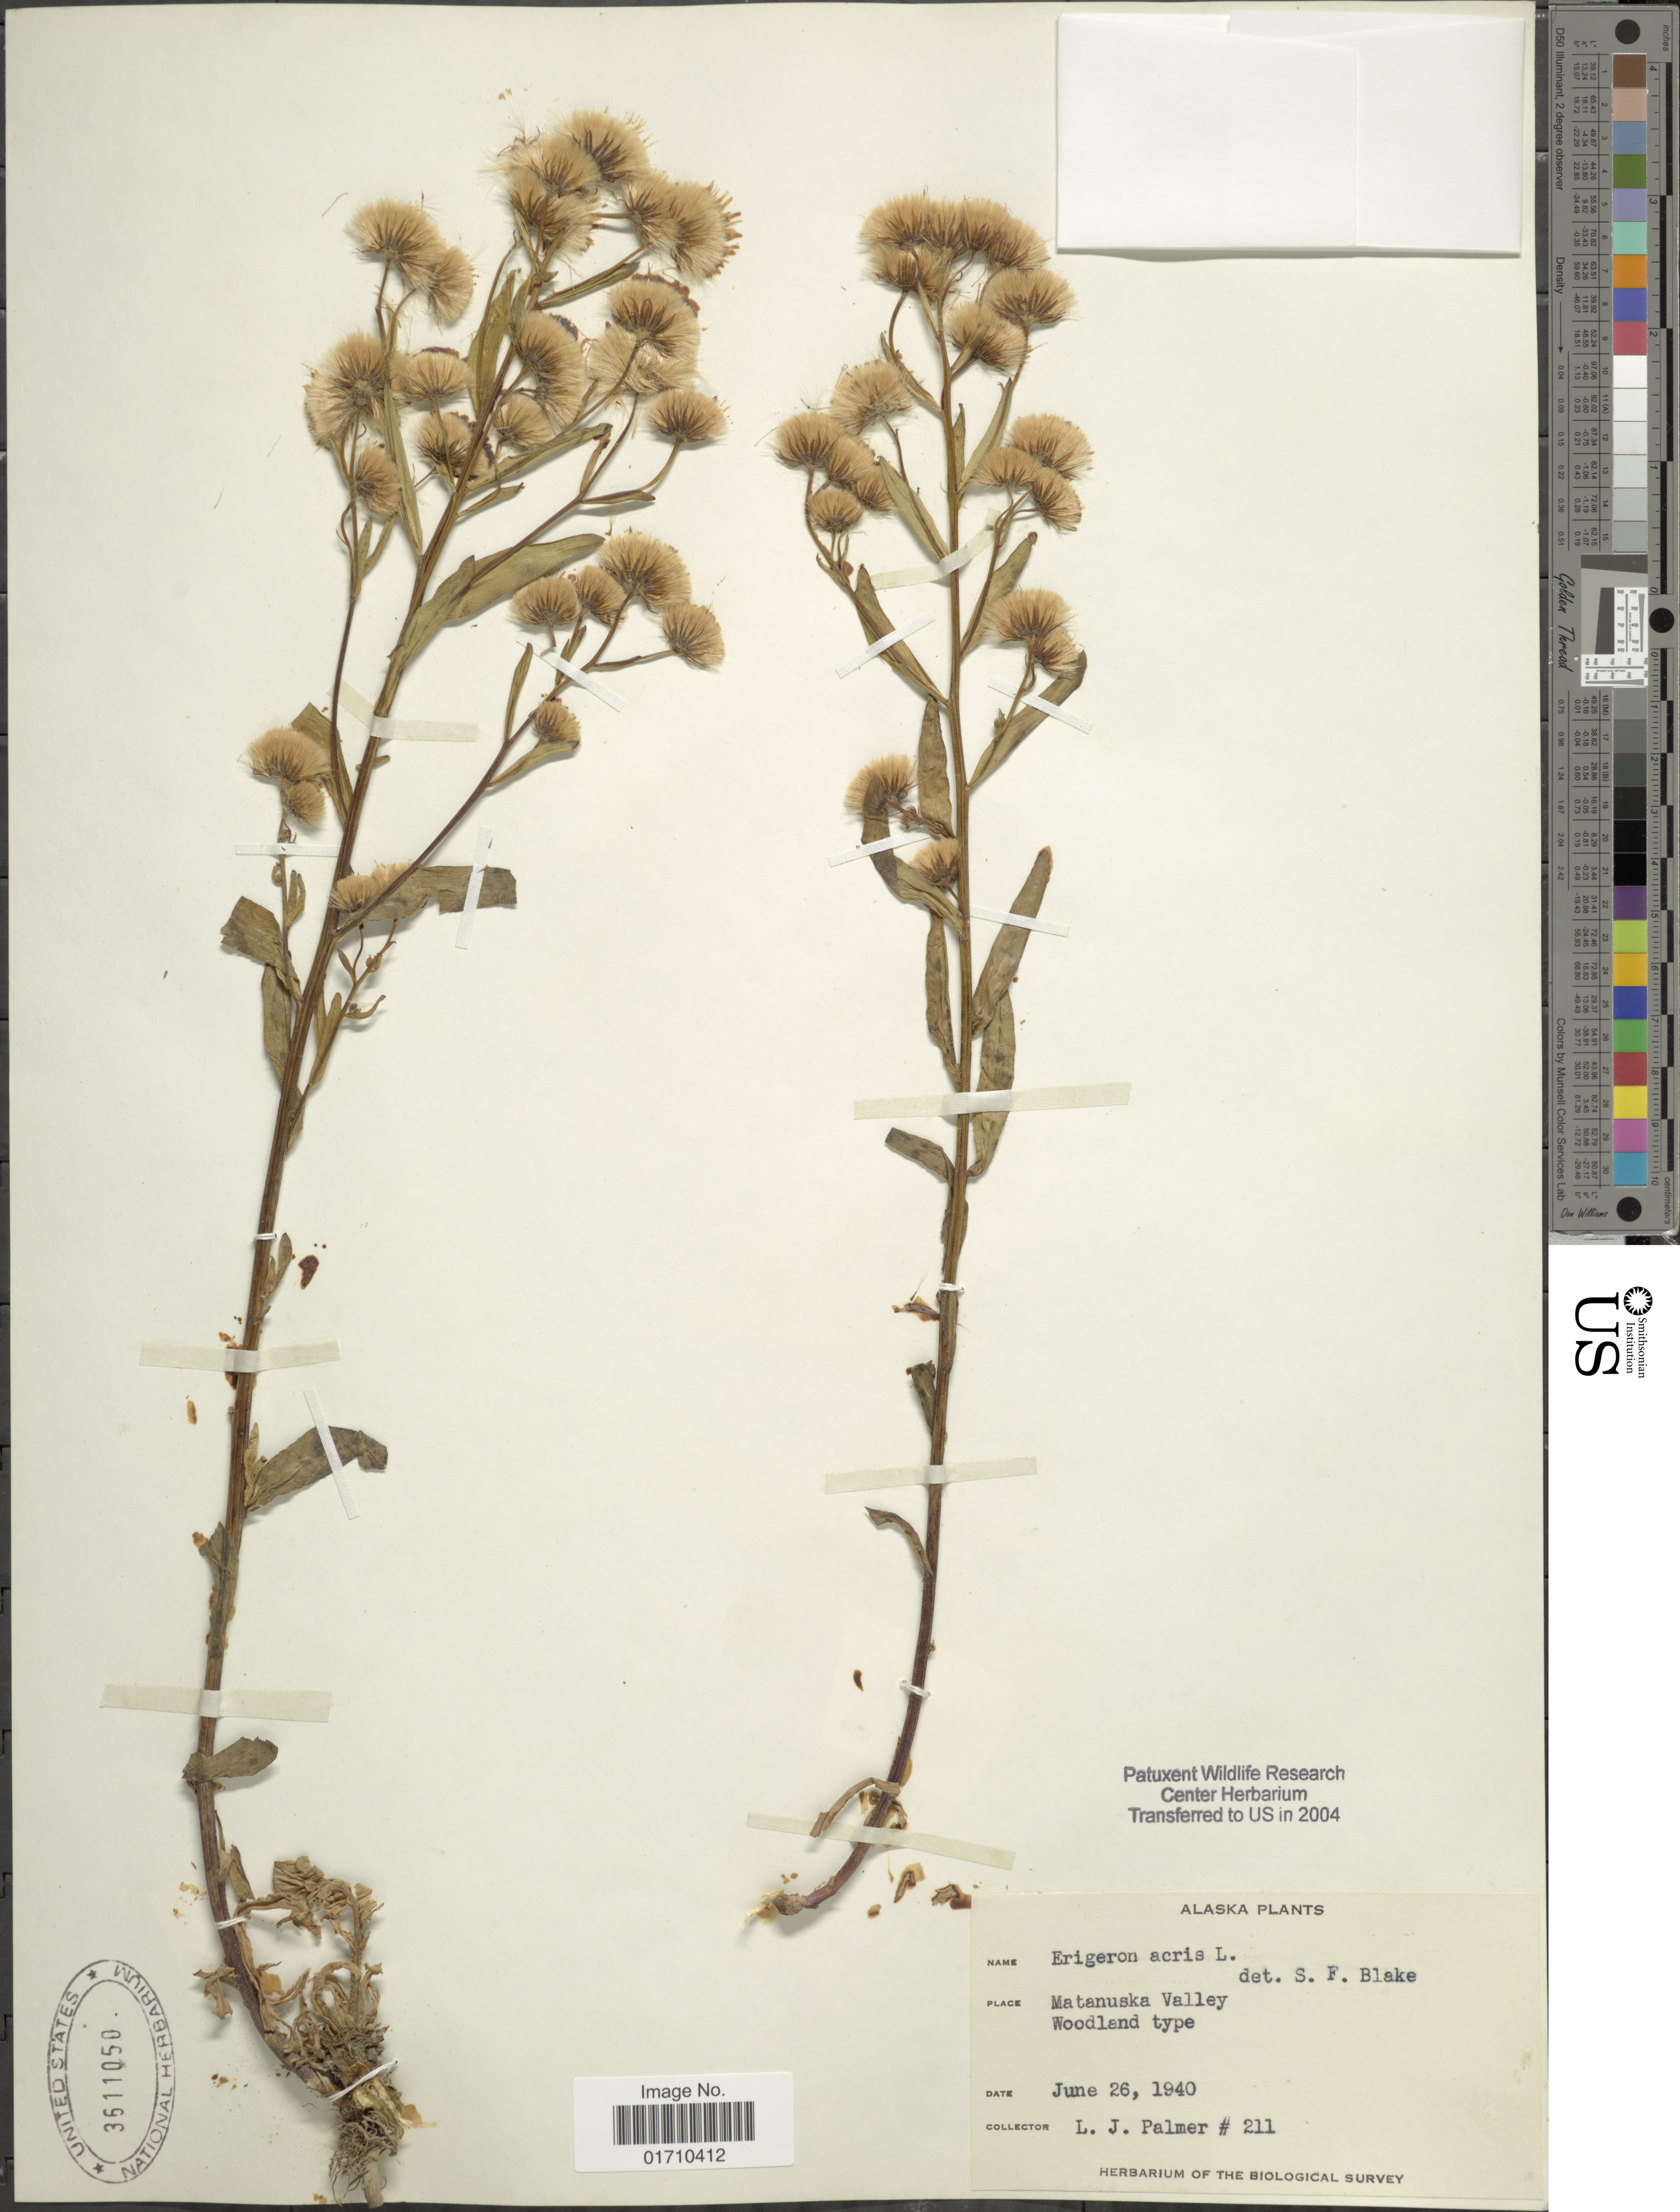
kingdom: Plantae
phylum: Tracheophyta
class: Magnoliopsida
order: Asterales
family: Asteraceae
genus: Erigeron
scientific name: Erigeron acris var. asteroides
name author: (Andrz.) DC.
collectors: L. J. Palmer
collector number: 211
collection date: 1940-06-26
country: United States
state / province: Alaska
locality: Matanuska Valley, Woodland type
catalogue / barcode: US 3611050